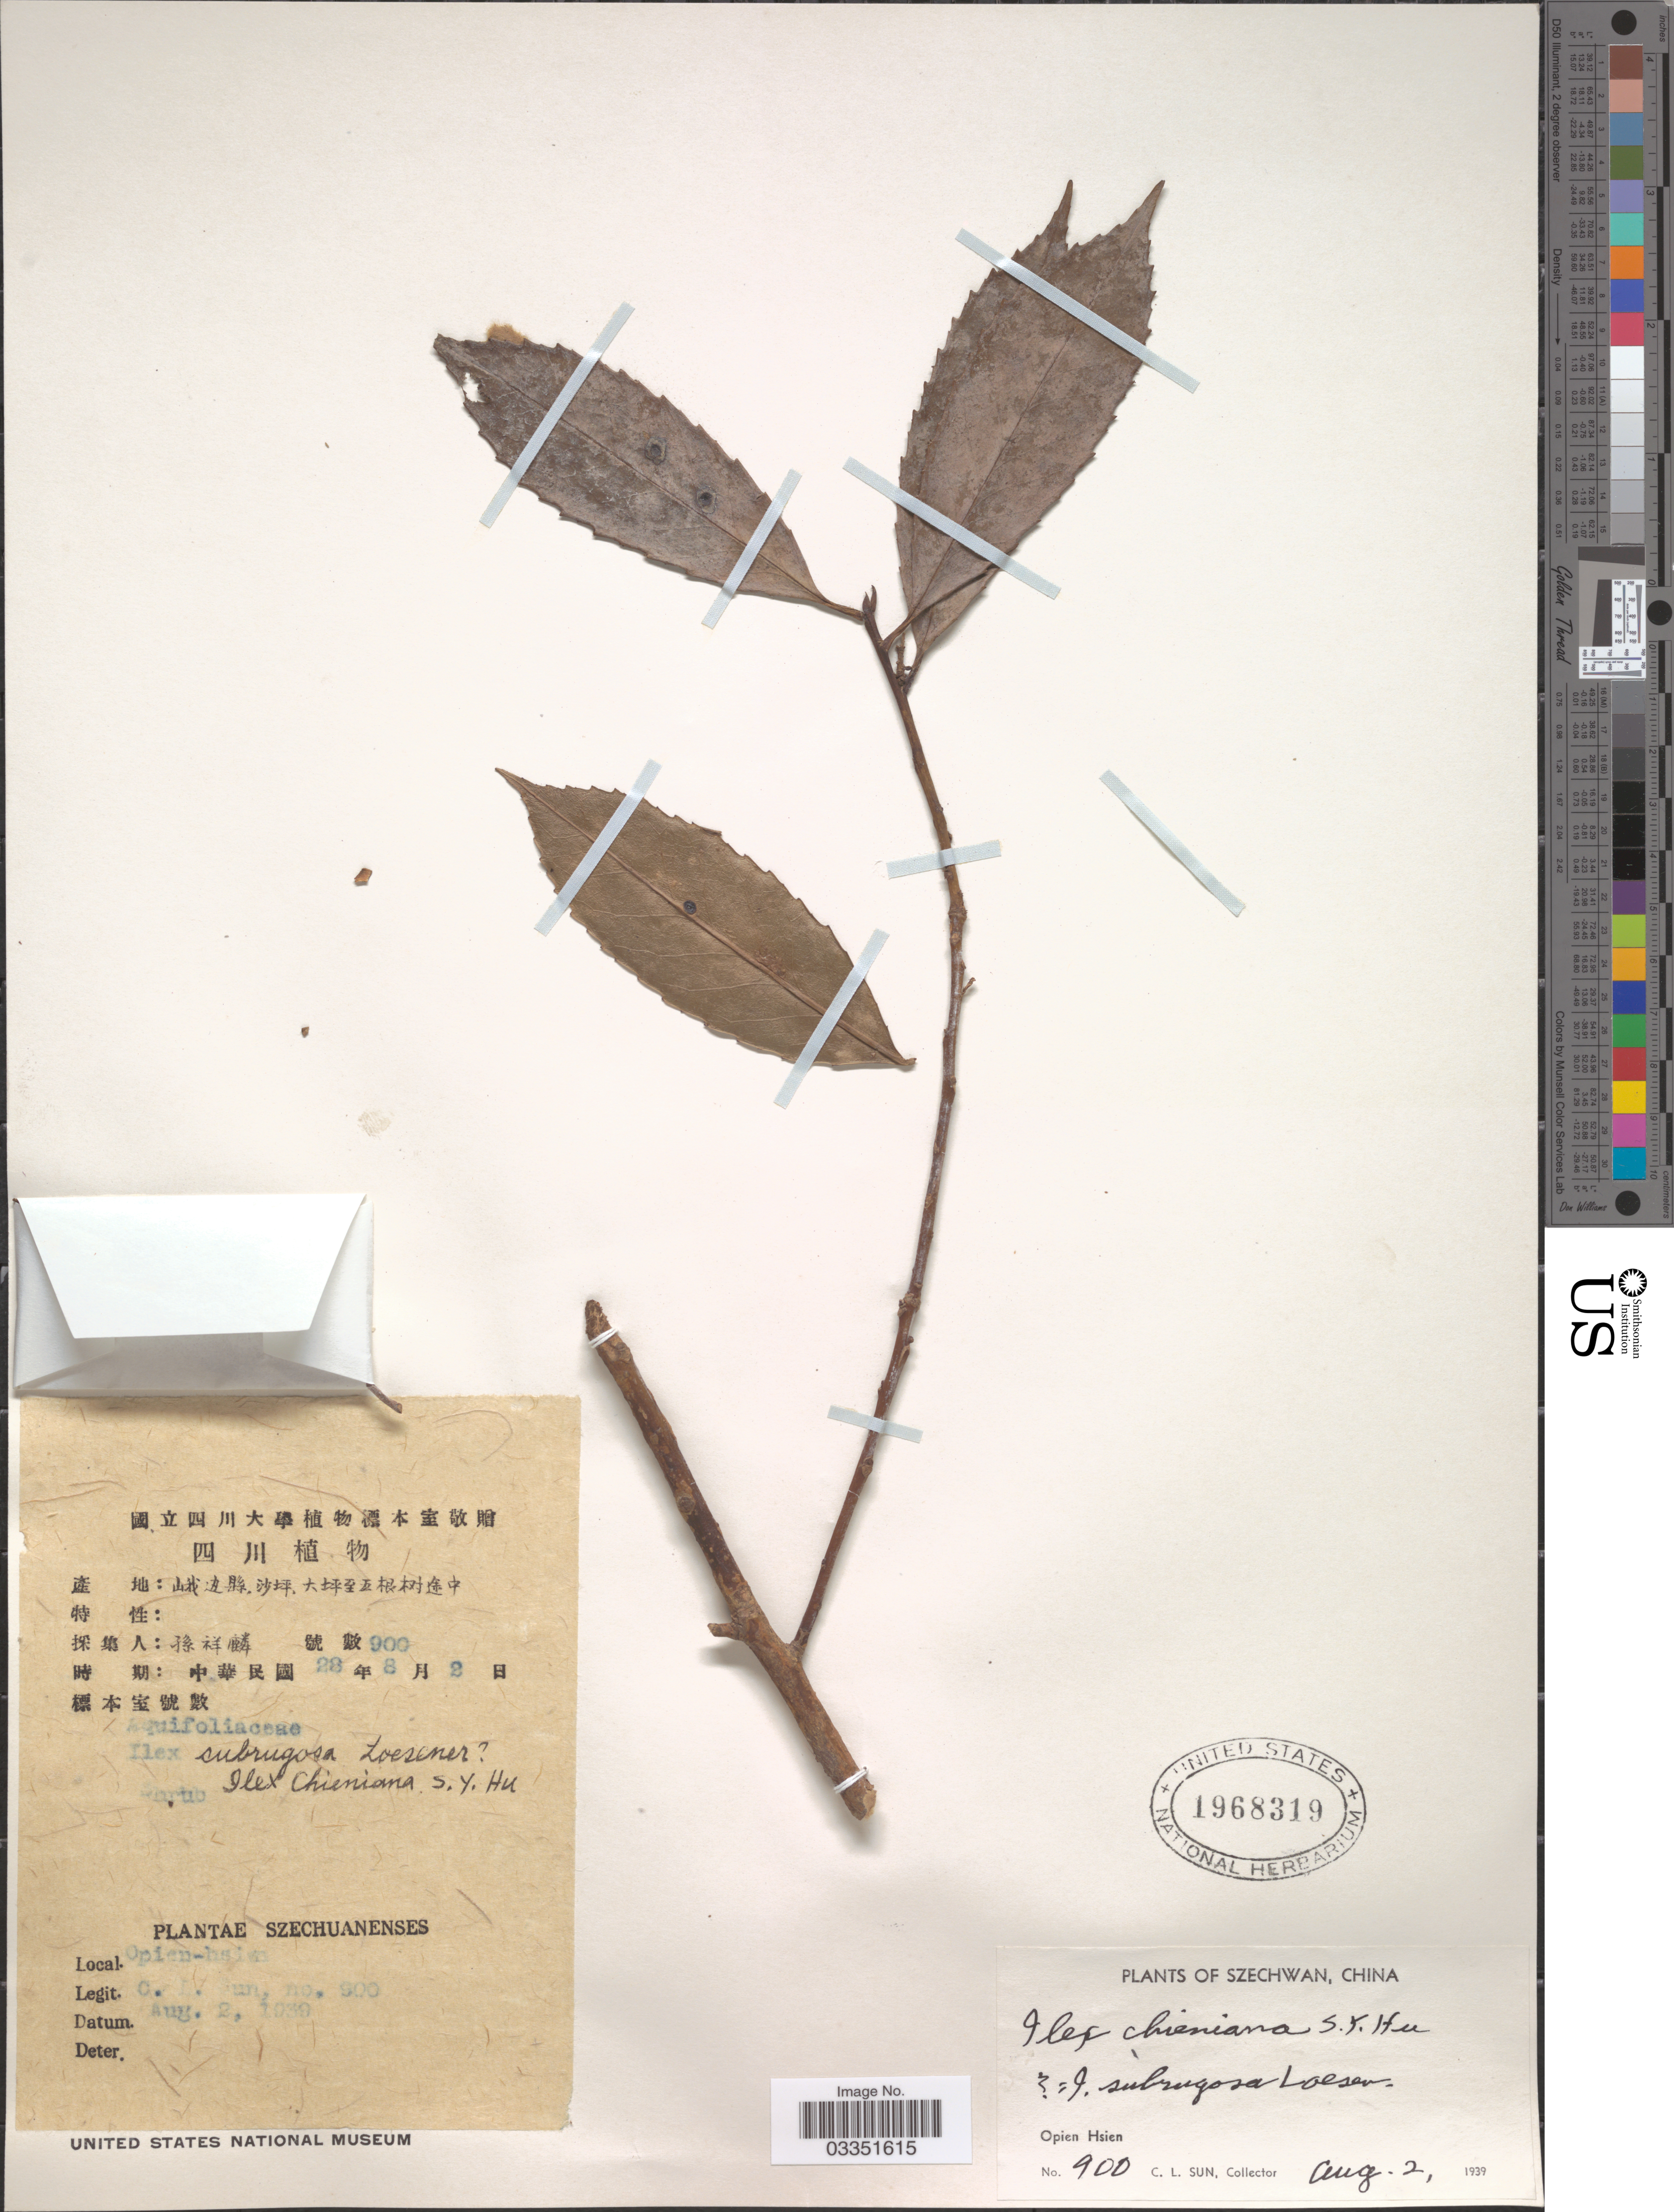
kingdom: Plantae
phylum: Tracheophyta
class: Magnoliopsida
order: Aquifoliales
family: Aquifoliaceae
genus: Ilex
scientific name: Ilex chieniana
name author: S.Y. Hu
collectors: C. Sun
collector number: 900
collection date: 1939-08-02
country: China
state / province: Sichuan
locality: Szechwan. Opien Hsien.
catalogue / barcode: US 1968319